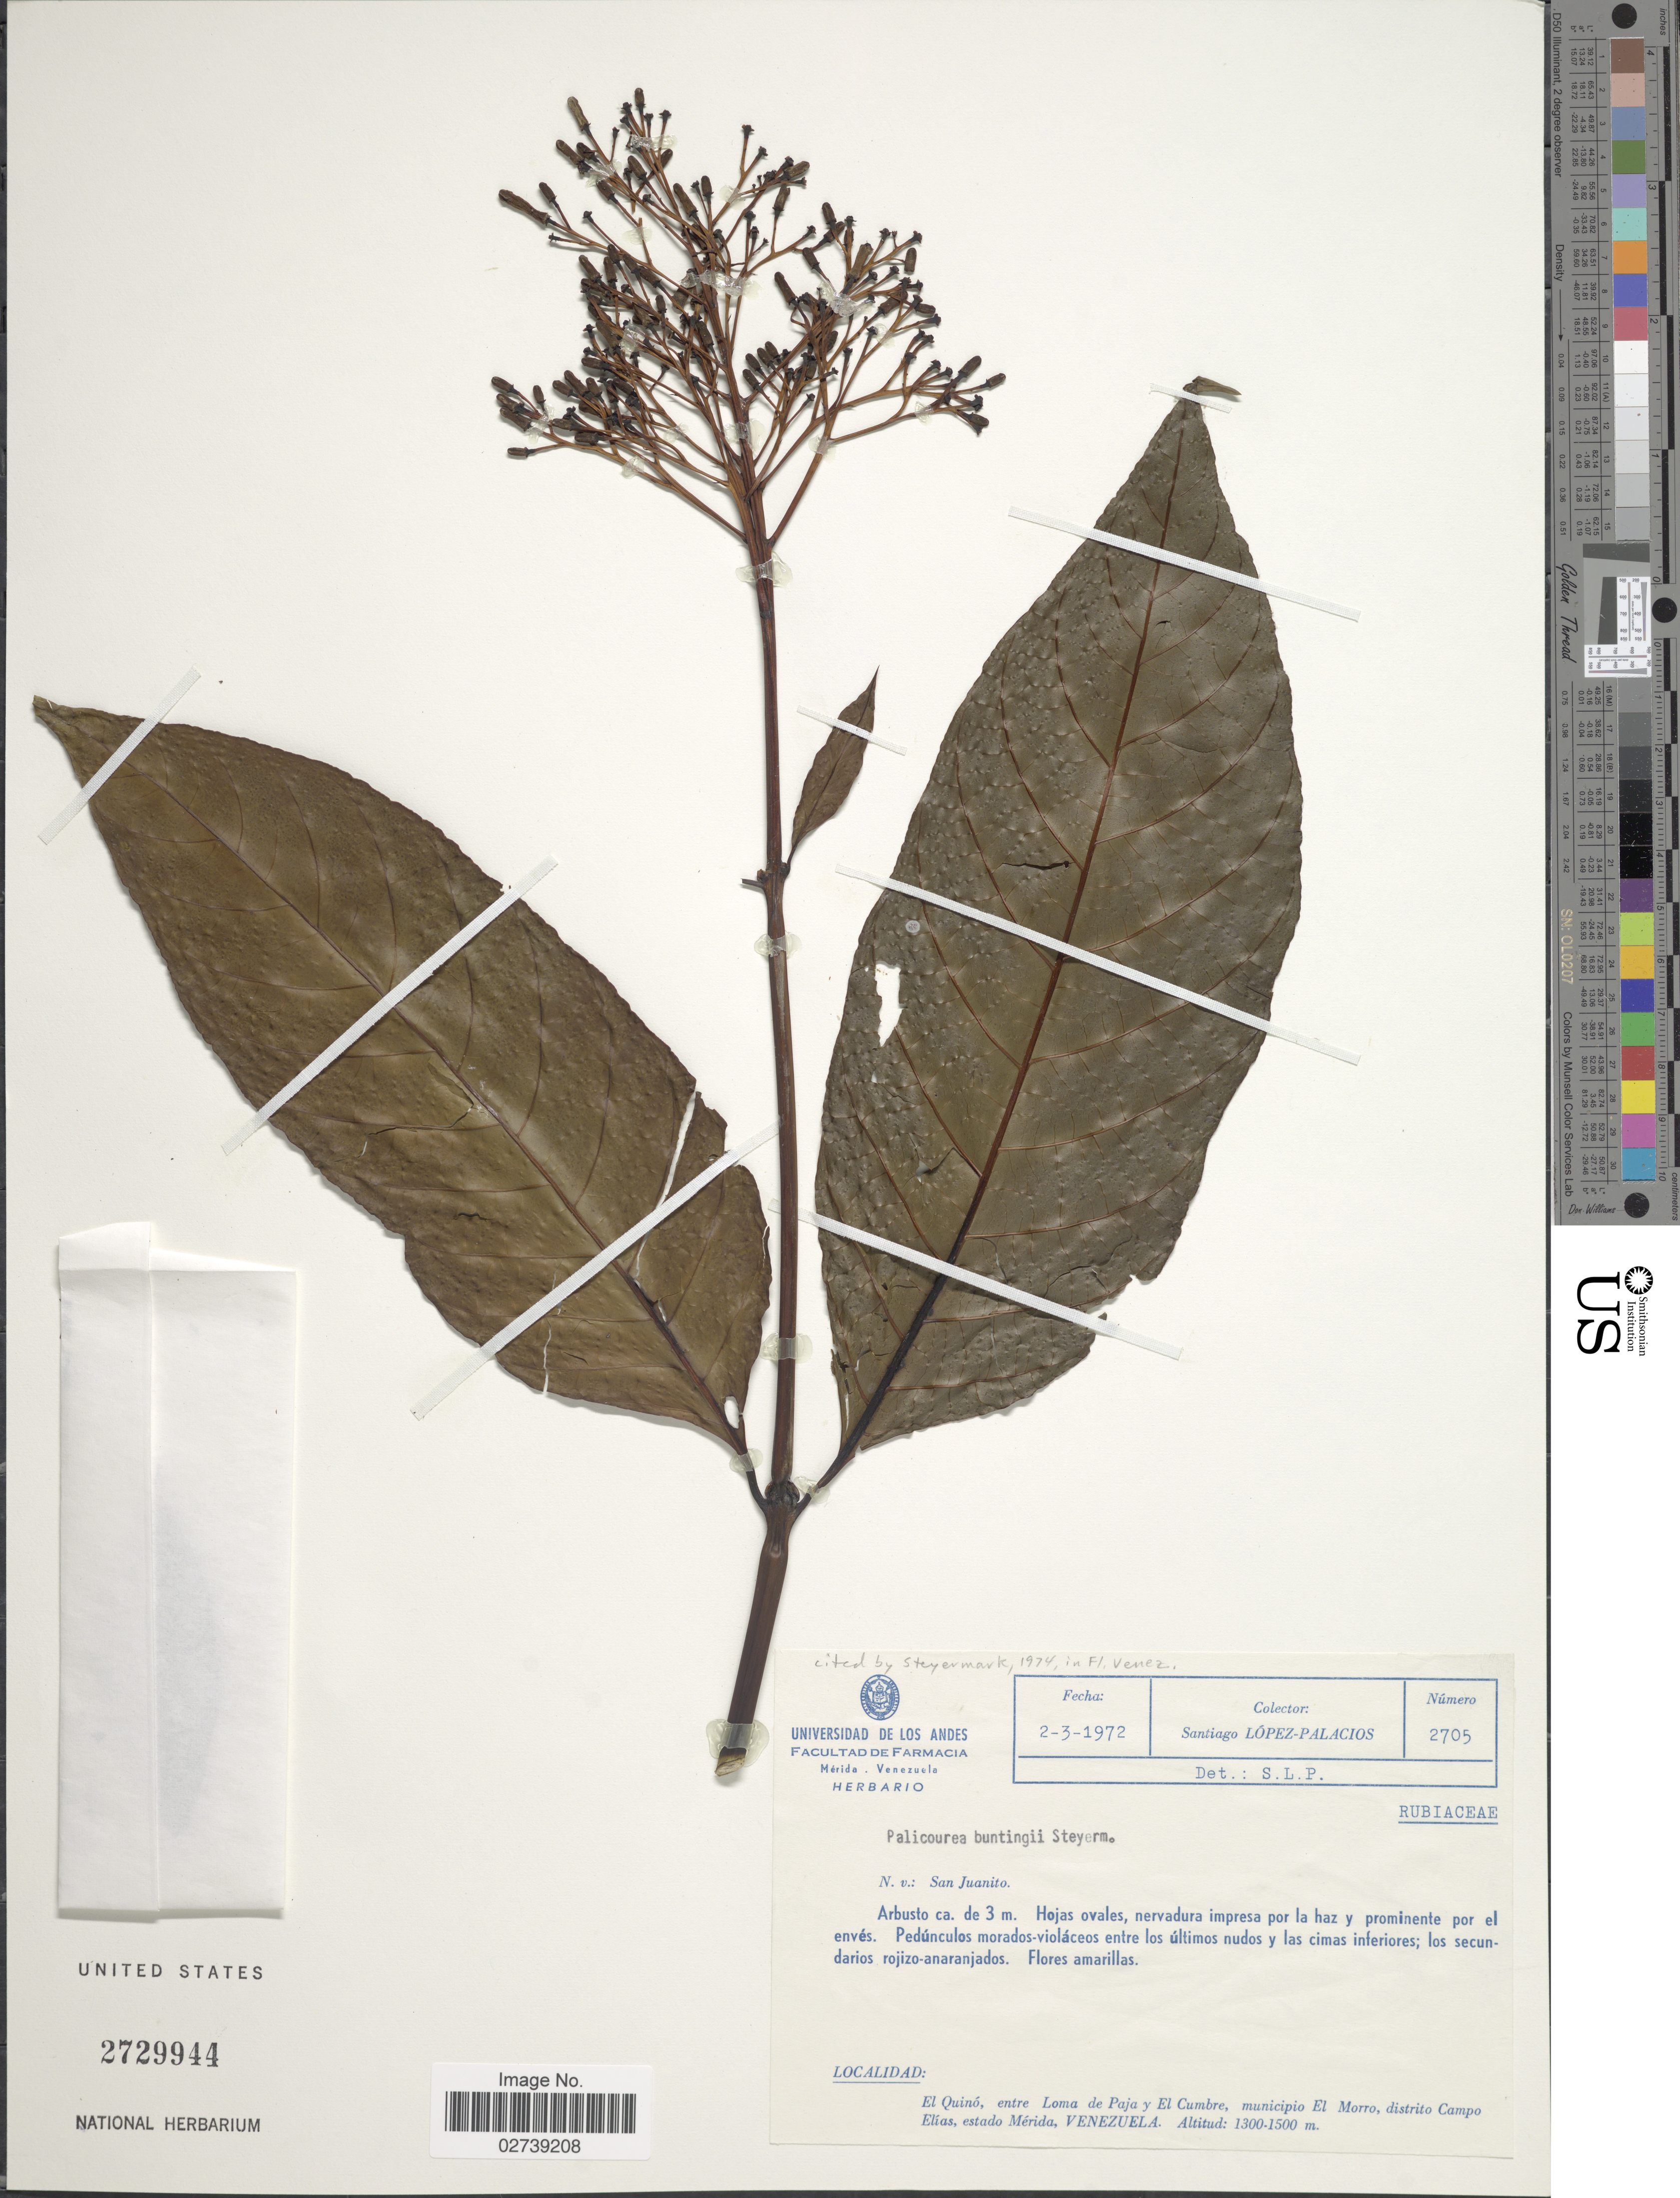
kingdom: Plantae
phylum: Tracheophyta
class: Magnoliopsida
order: Gentianales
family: Rubiaceae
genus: Palicourea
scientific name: Palicourea buntingii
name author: Steyerm.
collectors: S. López-Palacios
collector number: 2705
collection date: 1972-03-02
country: Venezuela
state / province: Mérida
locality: El Quino, entre Loma de Paja y El Cumbre, municipio El Morro, distrito Campo Elias.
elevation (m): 1300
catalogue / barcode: US 2729944